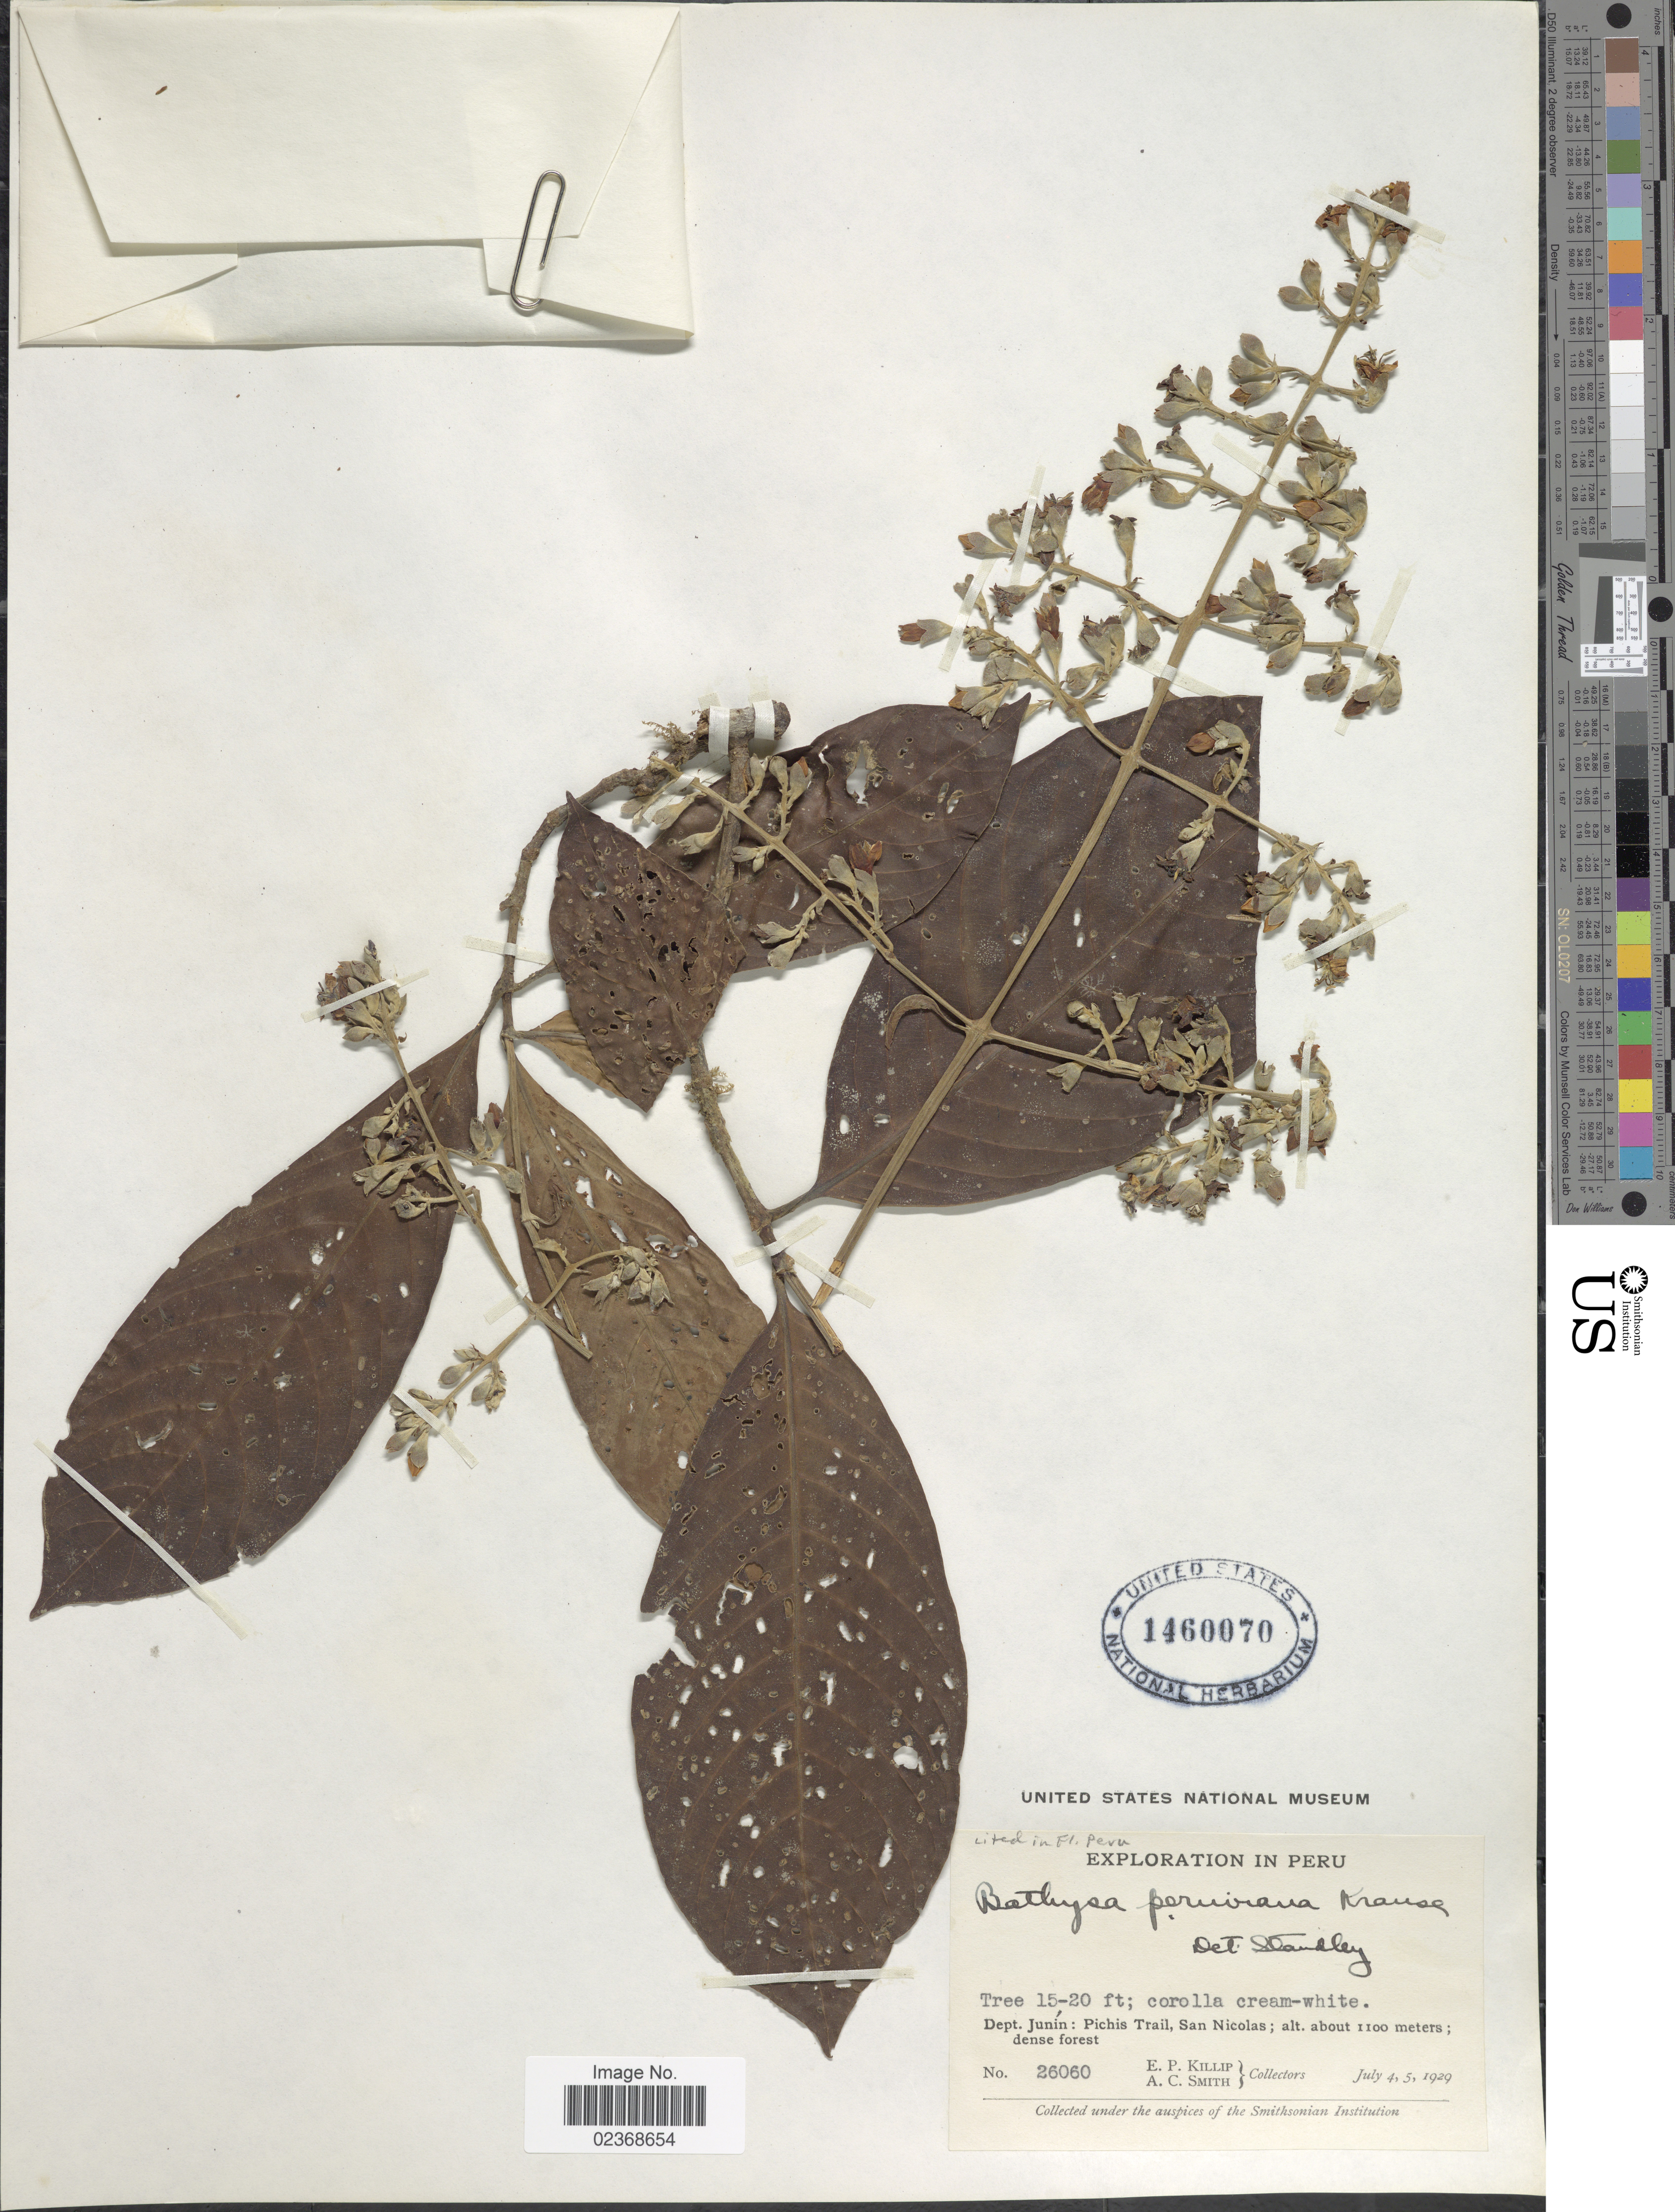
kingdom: Plantae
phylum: Tracheophyta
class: Magnoliopsida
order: Gentianales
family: Rubiaceae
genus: Schizocalyx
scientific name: Schizocalyx peruvianus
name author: (K. Krause) Kainul. & B. Bremer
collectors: E. P. Killip & A. C. Smith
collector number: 26060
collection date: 1929-07-04/1929-07-05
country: Peru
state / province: Junín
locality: Pichis Trail, San Nicolas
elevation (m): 1100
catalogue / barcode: US 1460070